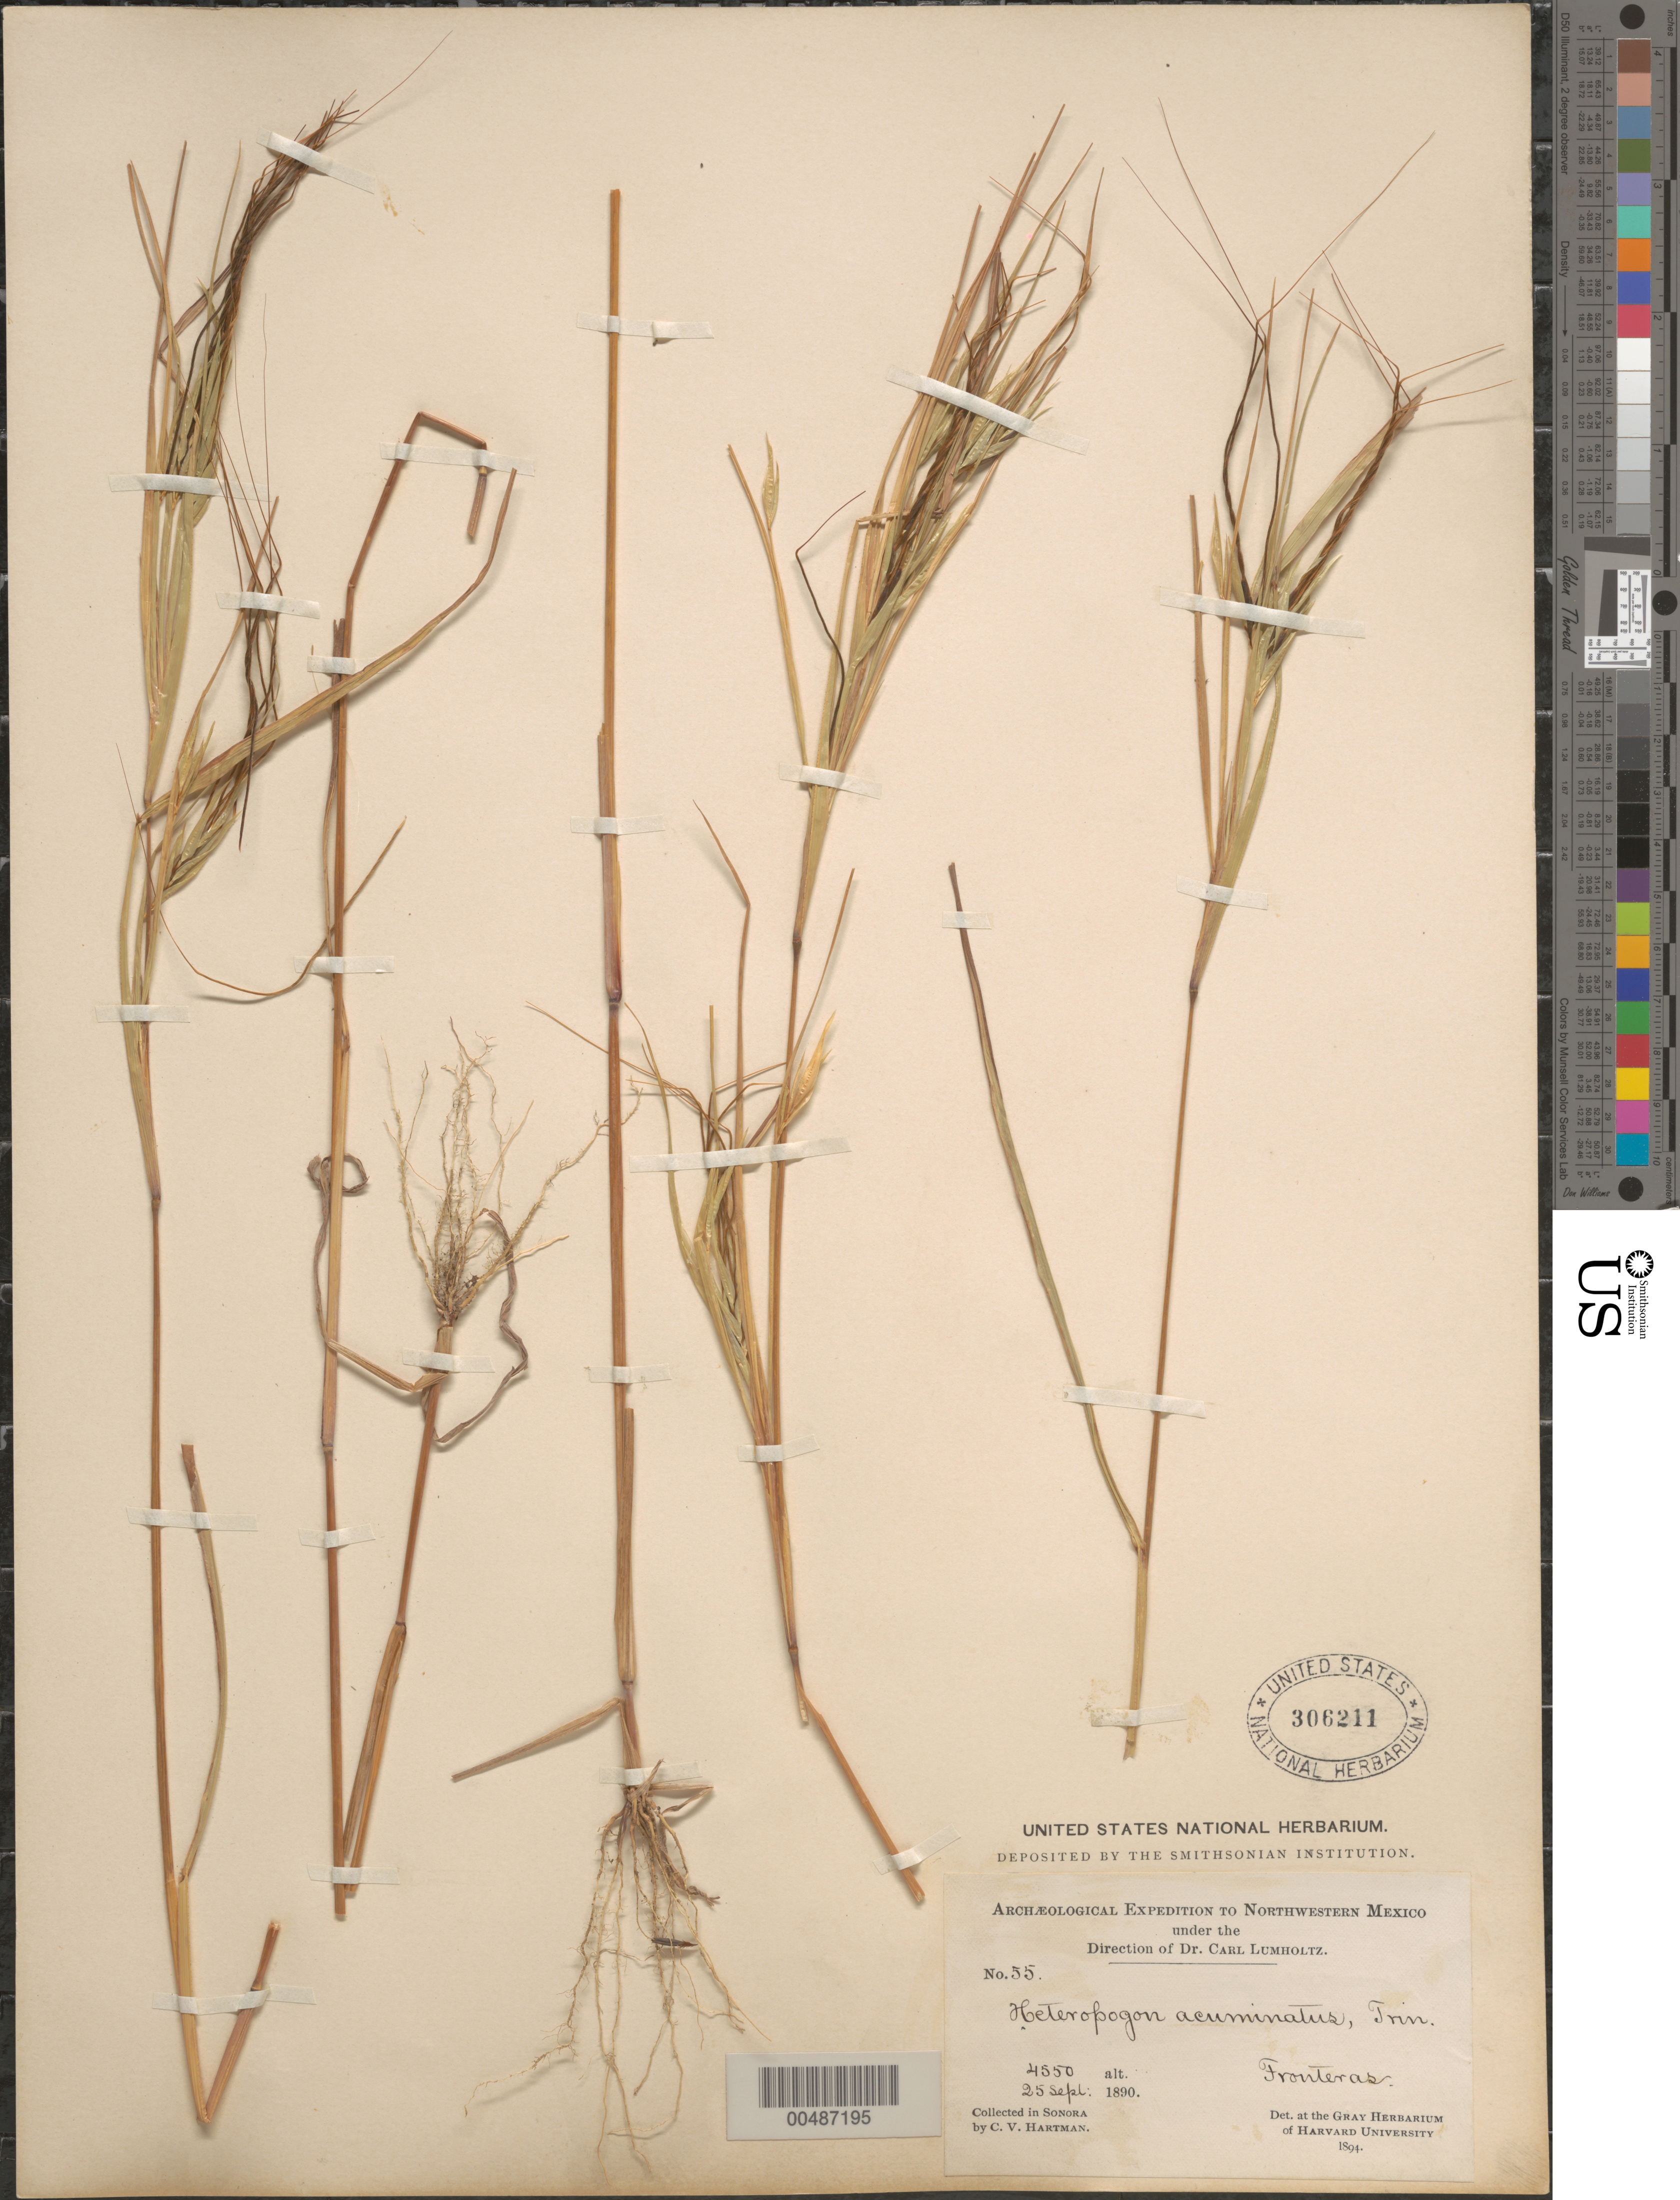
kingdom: Plantae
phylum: Tracheophyta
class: Liliopsida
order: Poales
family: Poaceae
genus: Heteropogon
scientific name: Heteropogon melanocarpus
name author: (Elliott) Benth.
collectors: C. V. Hartman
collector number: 55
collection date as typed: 25 Sep 1890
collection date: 1890-09-25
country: Mexico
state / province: Sonora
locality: NW Mexico, Fronteras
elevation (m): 1387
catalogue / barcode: US 306211